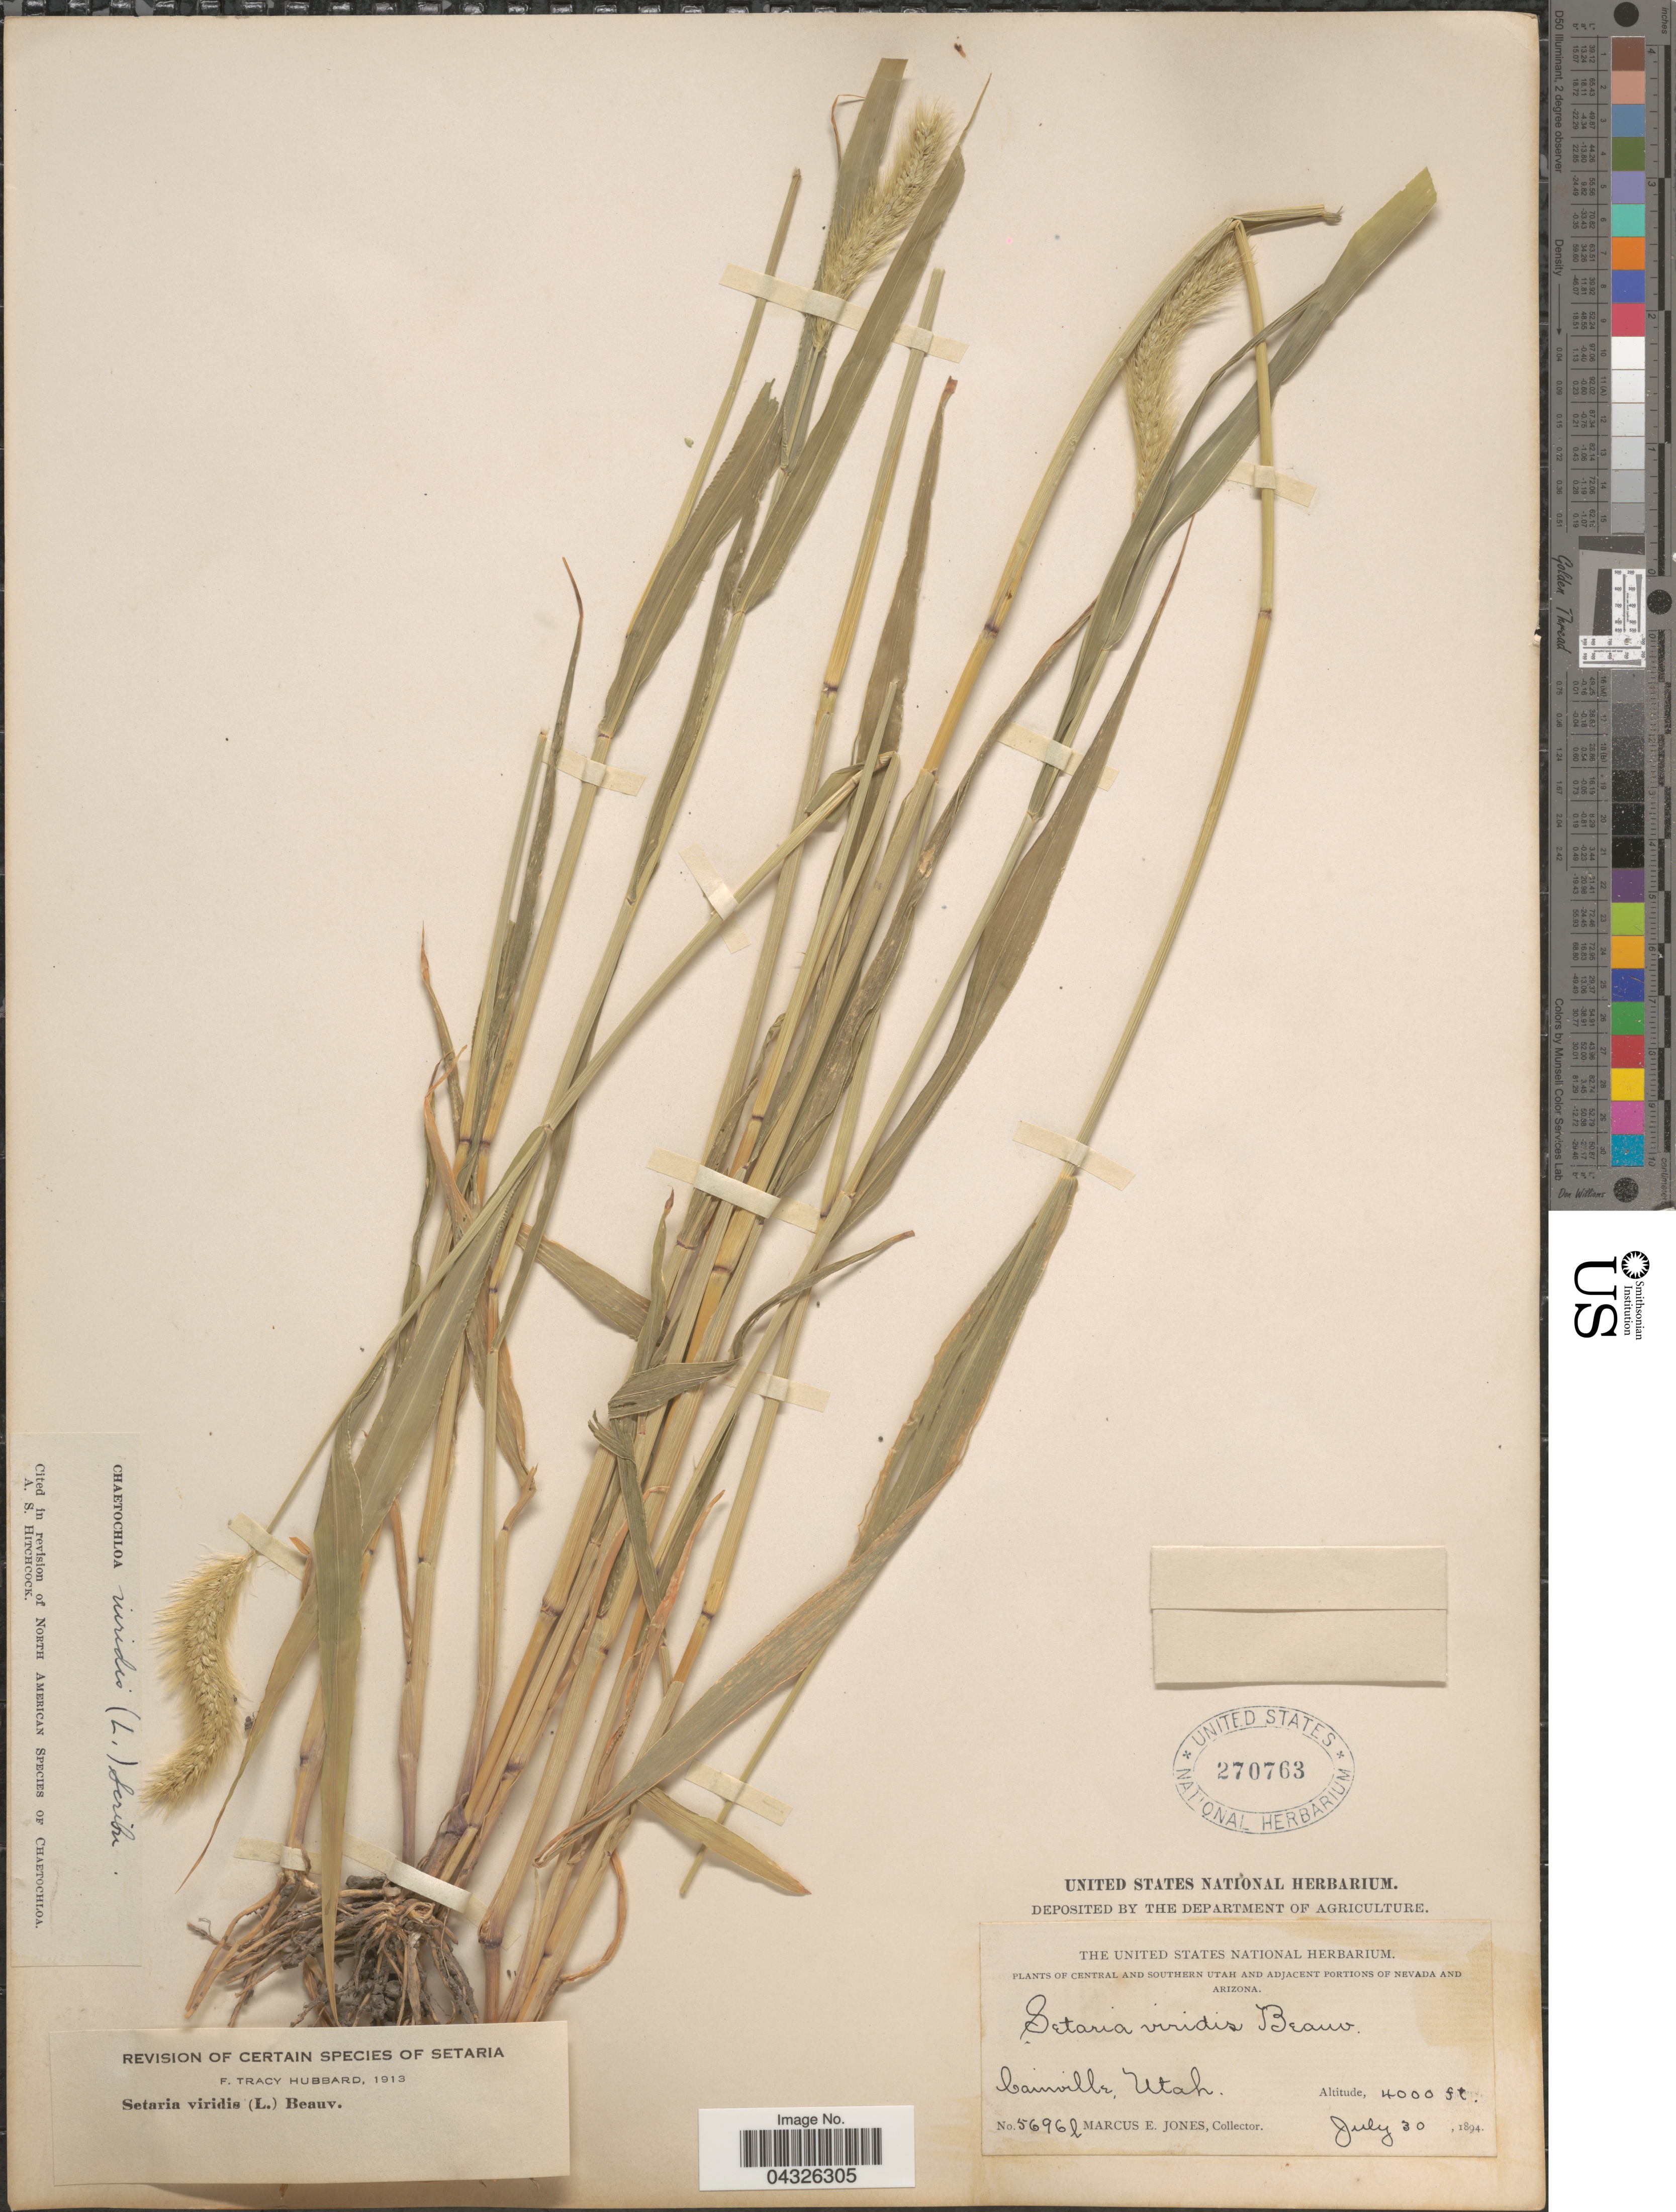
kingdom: Plantae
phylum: Tracheophyta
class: Liliopsida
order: Poales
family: Poaceae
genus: Setaria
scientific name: Setaria viridis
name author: (L.) P. Beauv.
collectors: M. E. Jones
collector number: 5696L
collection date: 1894-07-30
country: United States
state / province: Utah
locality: Central and southern Utah. Cainville.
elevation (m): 1219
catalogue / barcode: US 270763